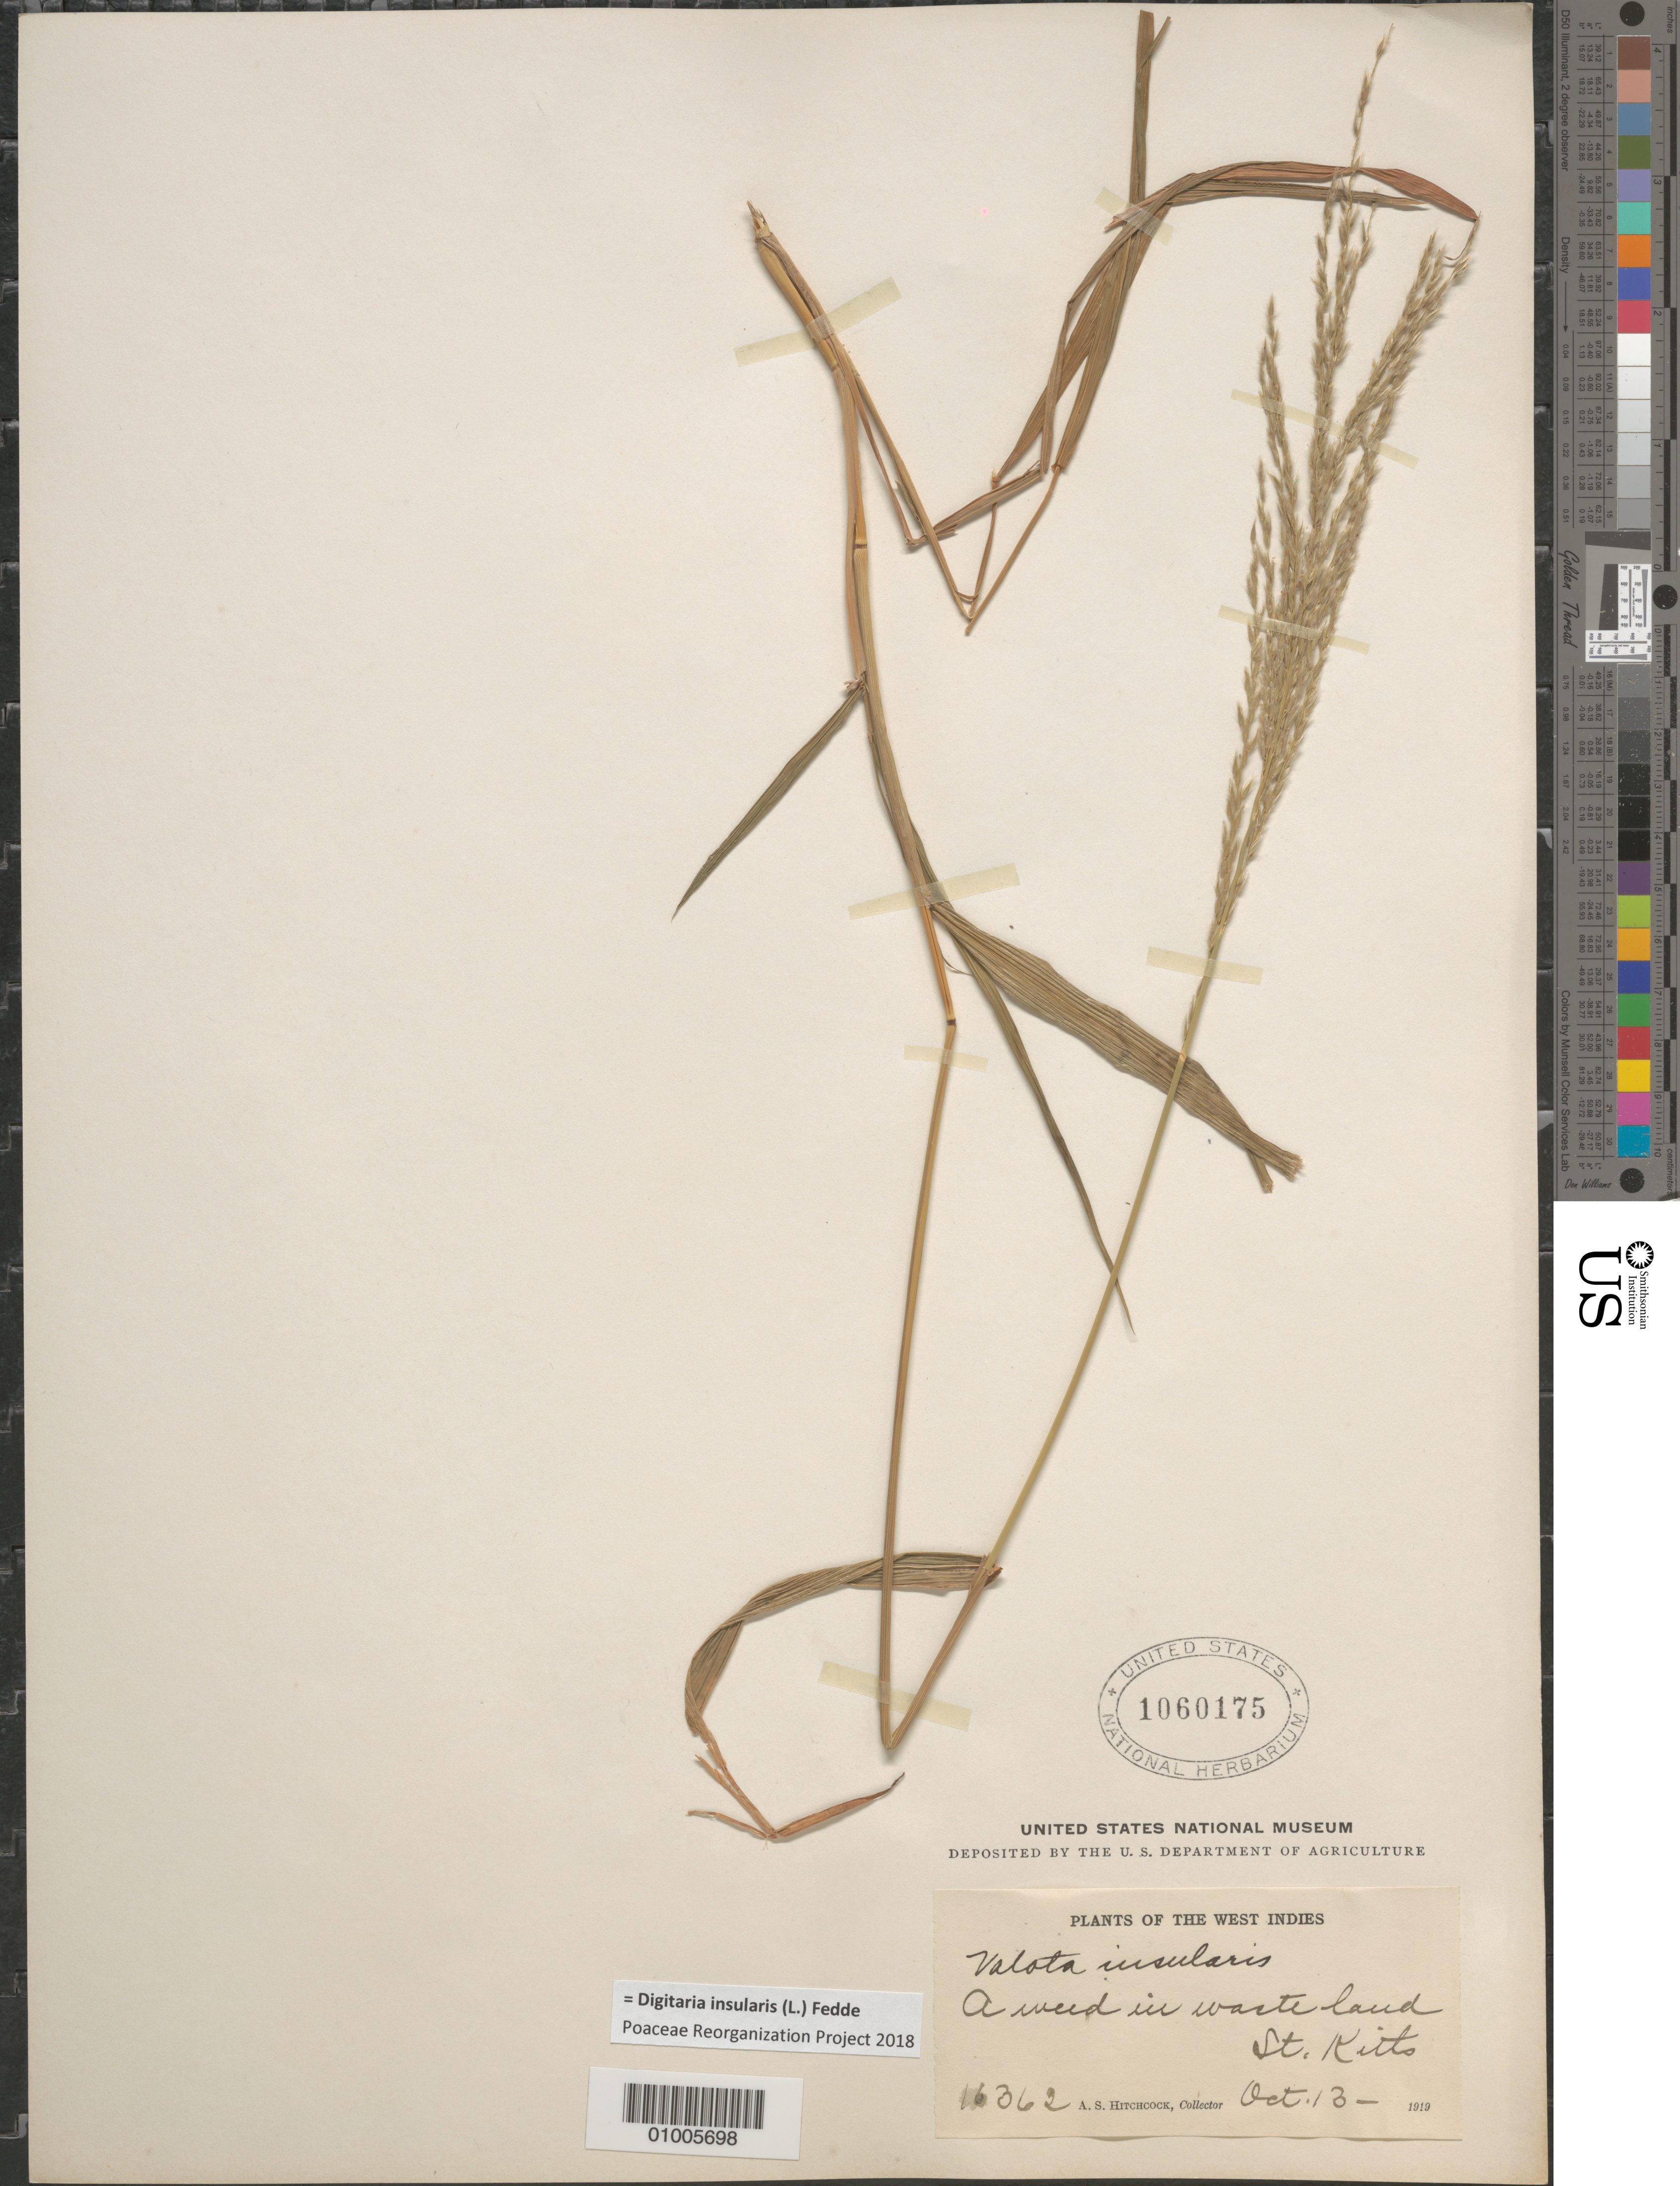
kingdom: Plantae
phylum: Tracheophyta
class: Liliopsida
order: Poales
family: Poaceae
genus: Digitaria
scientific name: Digitaria insularis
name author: (L.) Mez ex Ekman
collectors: A. S. Hitchcock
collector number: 13632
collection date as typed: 13 Oct 1919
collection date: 1919-10-13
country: St. Christopher-Nevis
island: St. Christopher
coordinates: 0 N, 0 E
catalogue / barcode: US 1060175